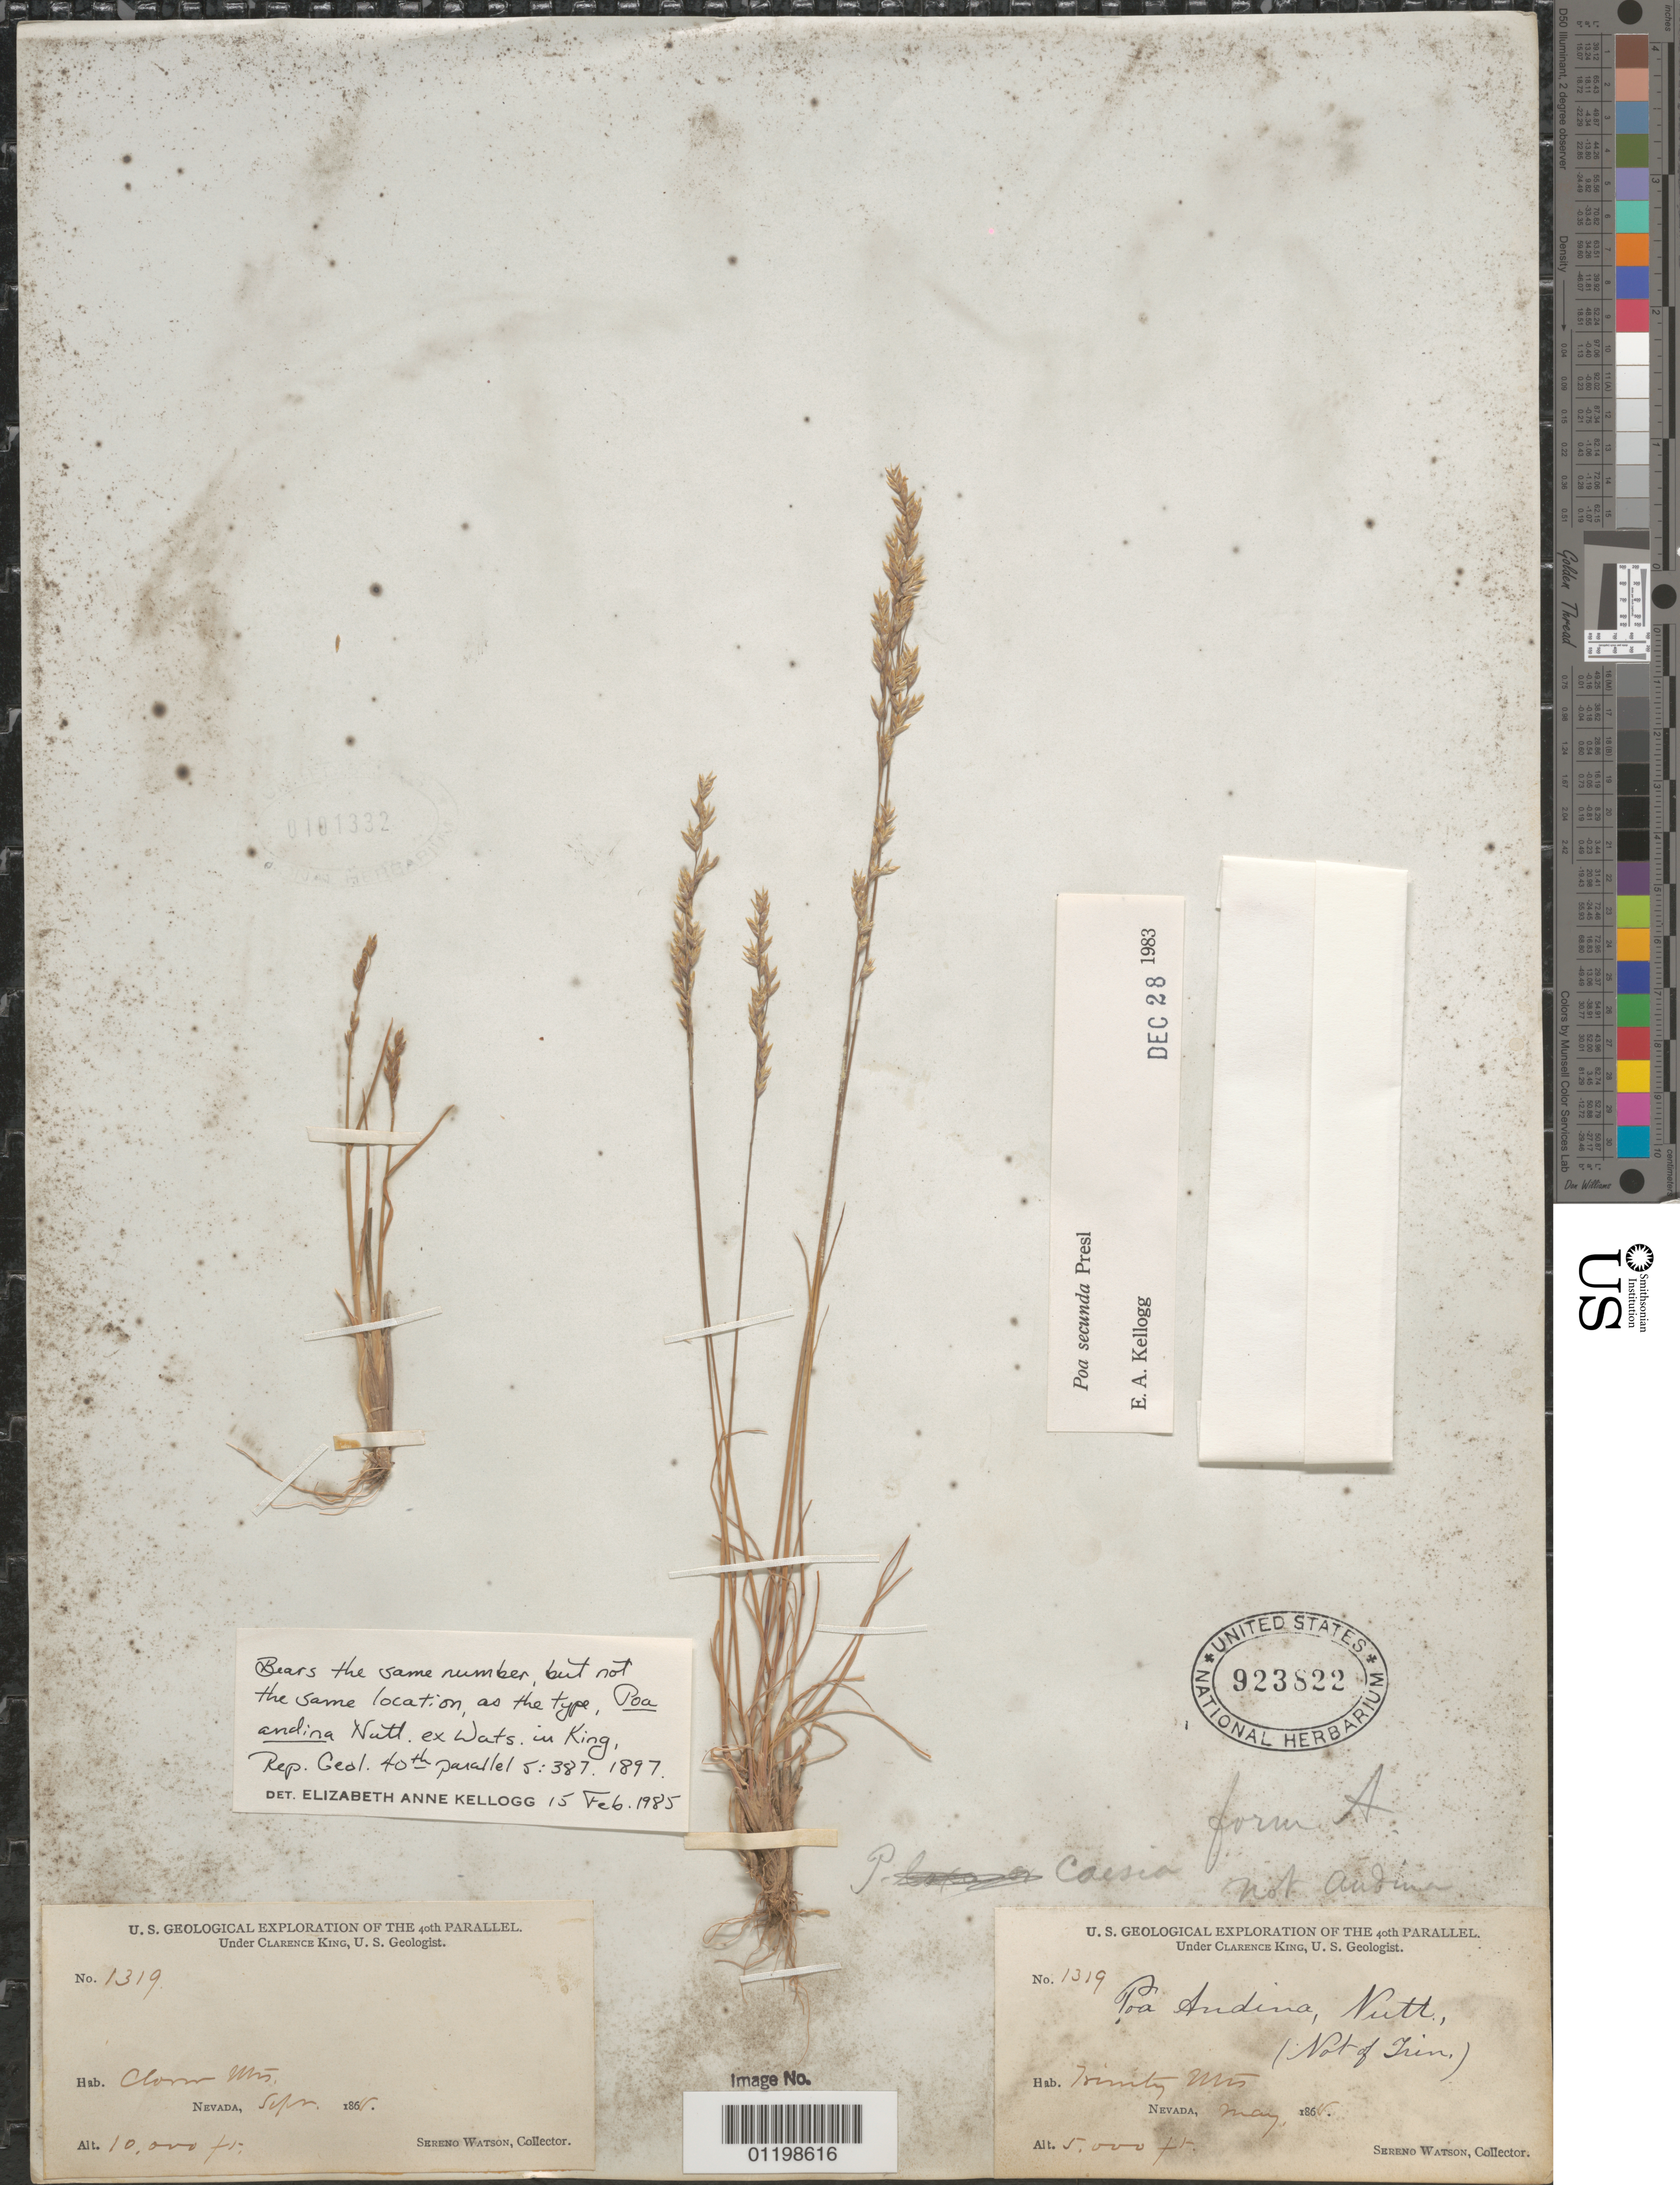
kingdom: Plantae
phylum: Tracheophyta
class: Liliopsida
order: Poales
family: Poaceae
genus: Poa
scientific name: Poa secunda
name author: J. Presl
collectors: S. Watson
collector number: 1319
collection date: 1868-05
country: United States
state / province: Nevada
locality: Trinity Mts.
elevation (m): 1524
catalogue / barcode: US 923822